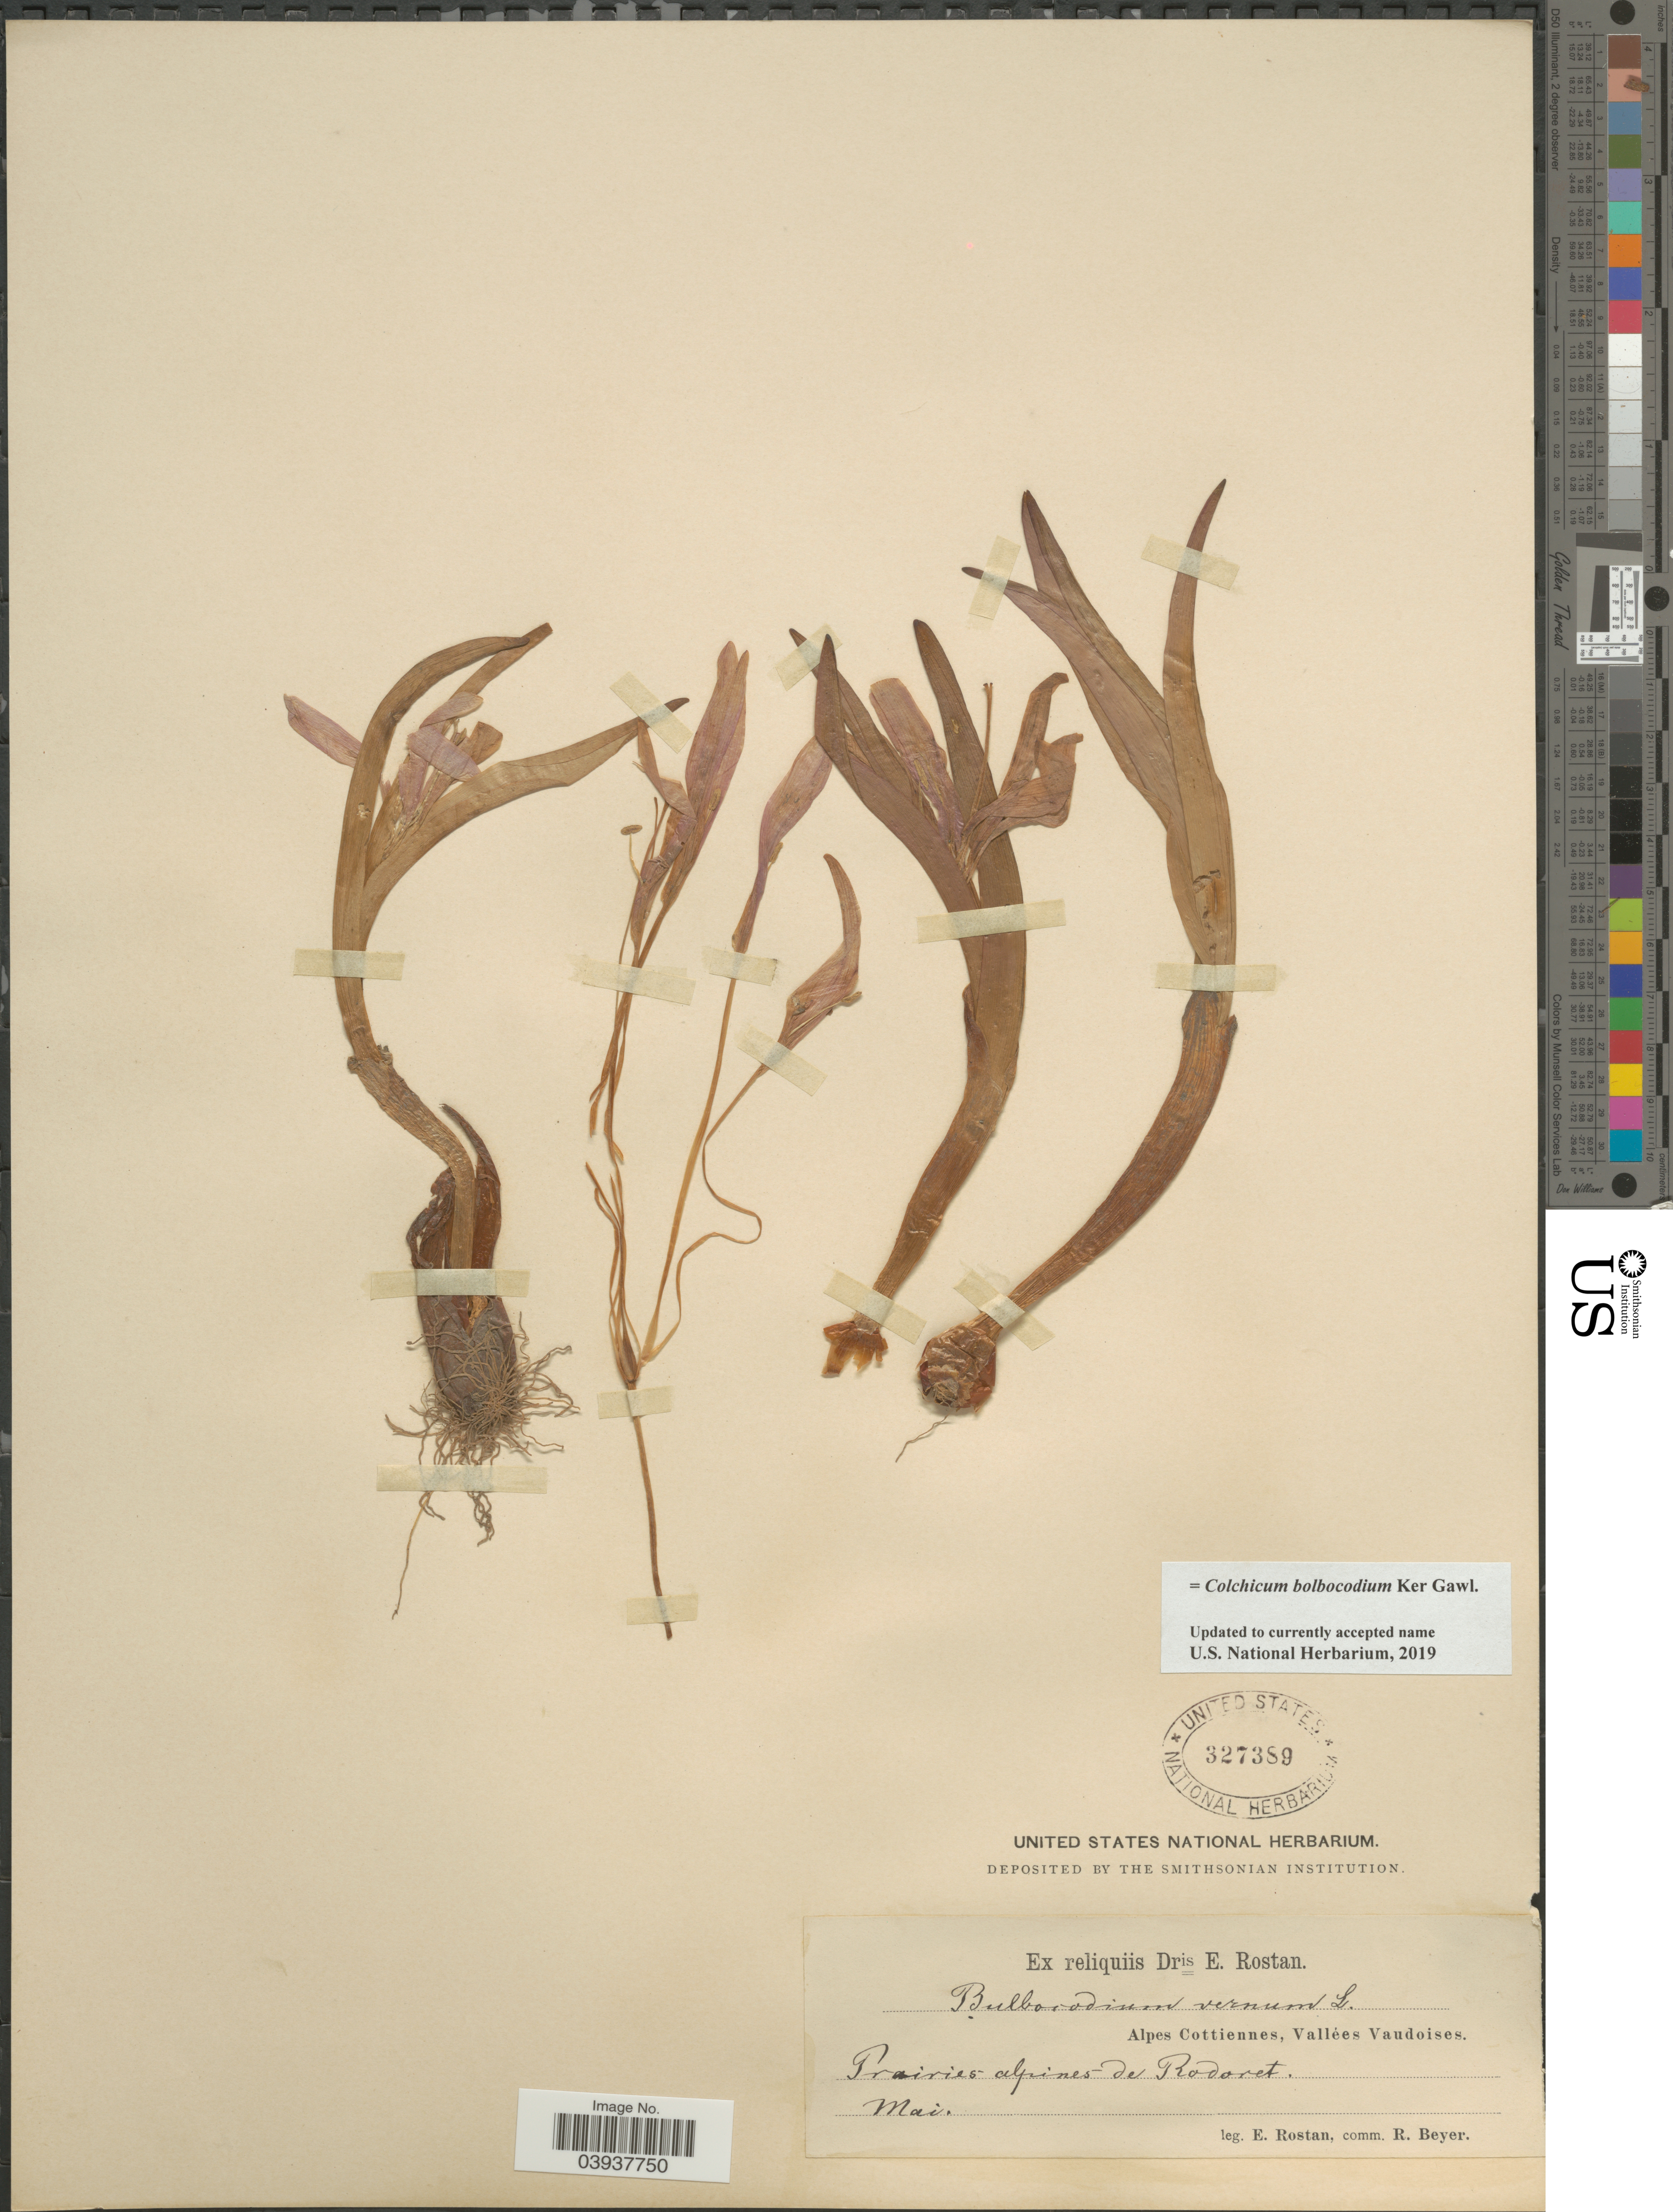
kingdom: Plantae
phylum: Tracheophyta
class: Liliopsida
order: Liliales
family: Colchicaceae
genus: Colchicum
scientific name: Colchicum bulbocodium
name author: Ker Gawl.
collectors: E. Rostan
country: Italy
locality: Alpes Cottiennes, Vallées Vaudoises. Prairies alpines de Rodoret.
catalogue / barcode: US 327389